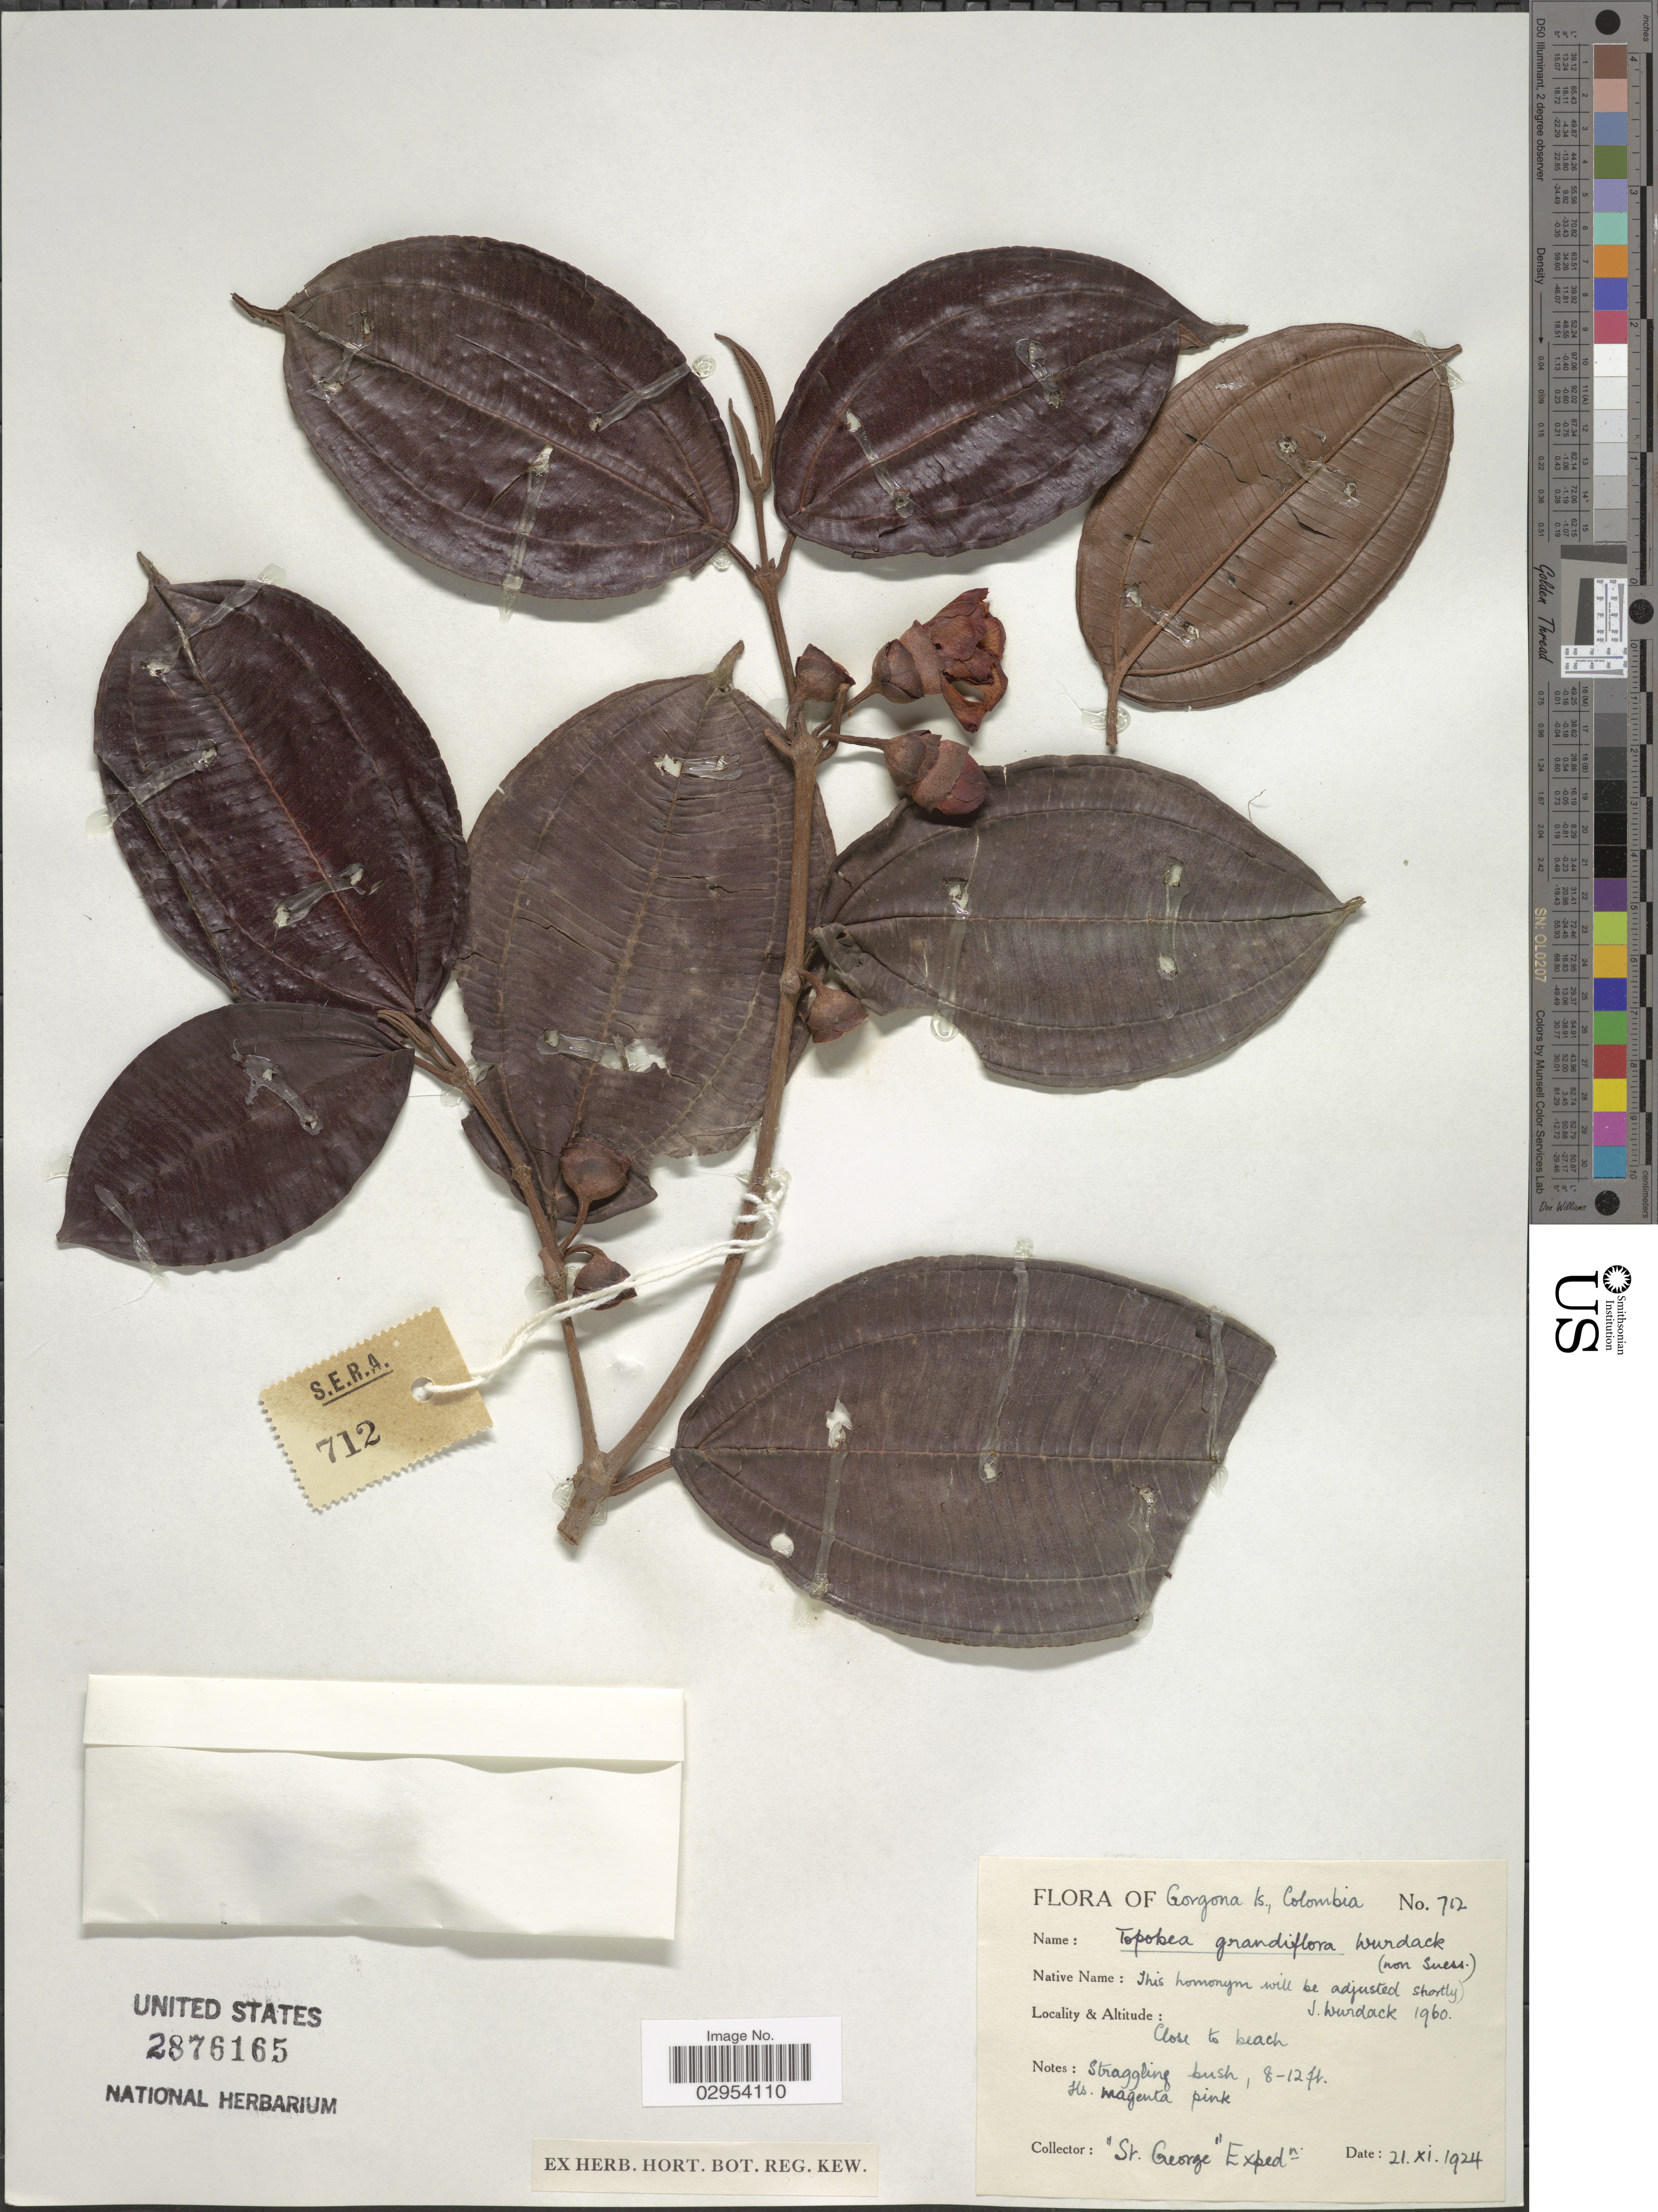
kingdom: Plantae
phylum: Tracheophyta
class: Magnoliopsida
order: Myrtales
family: Melastomataceae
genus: Topobea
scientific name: Topobea castanedae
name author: Wurdack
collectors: St. George Exped.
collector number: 712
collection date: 1924-11-21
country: Colombia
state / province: Cauca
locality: Gorgona Is., Close to beach.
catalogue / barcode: US 2876165